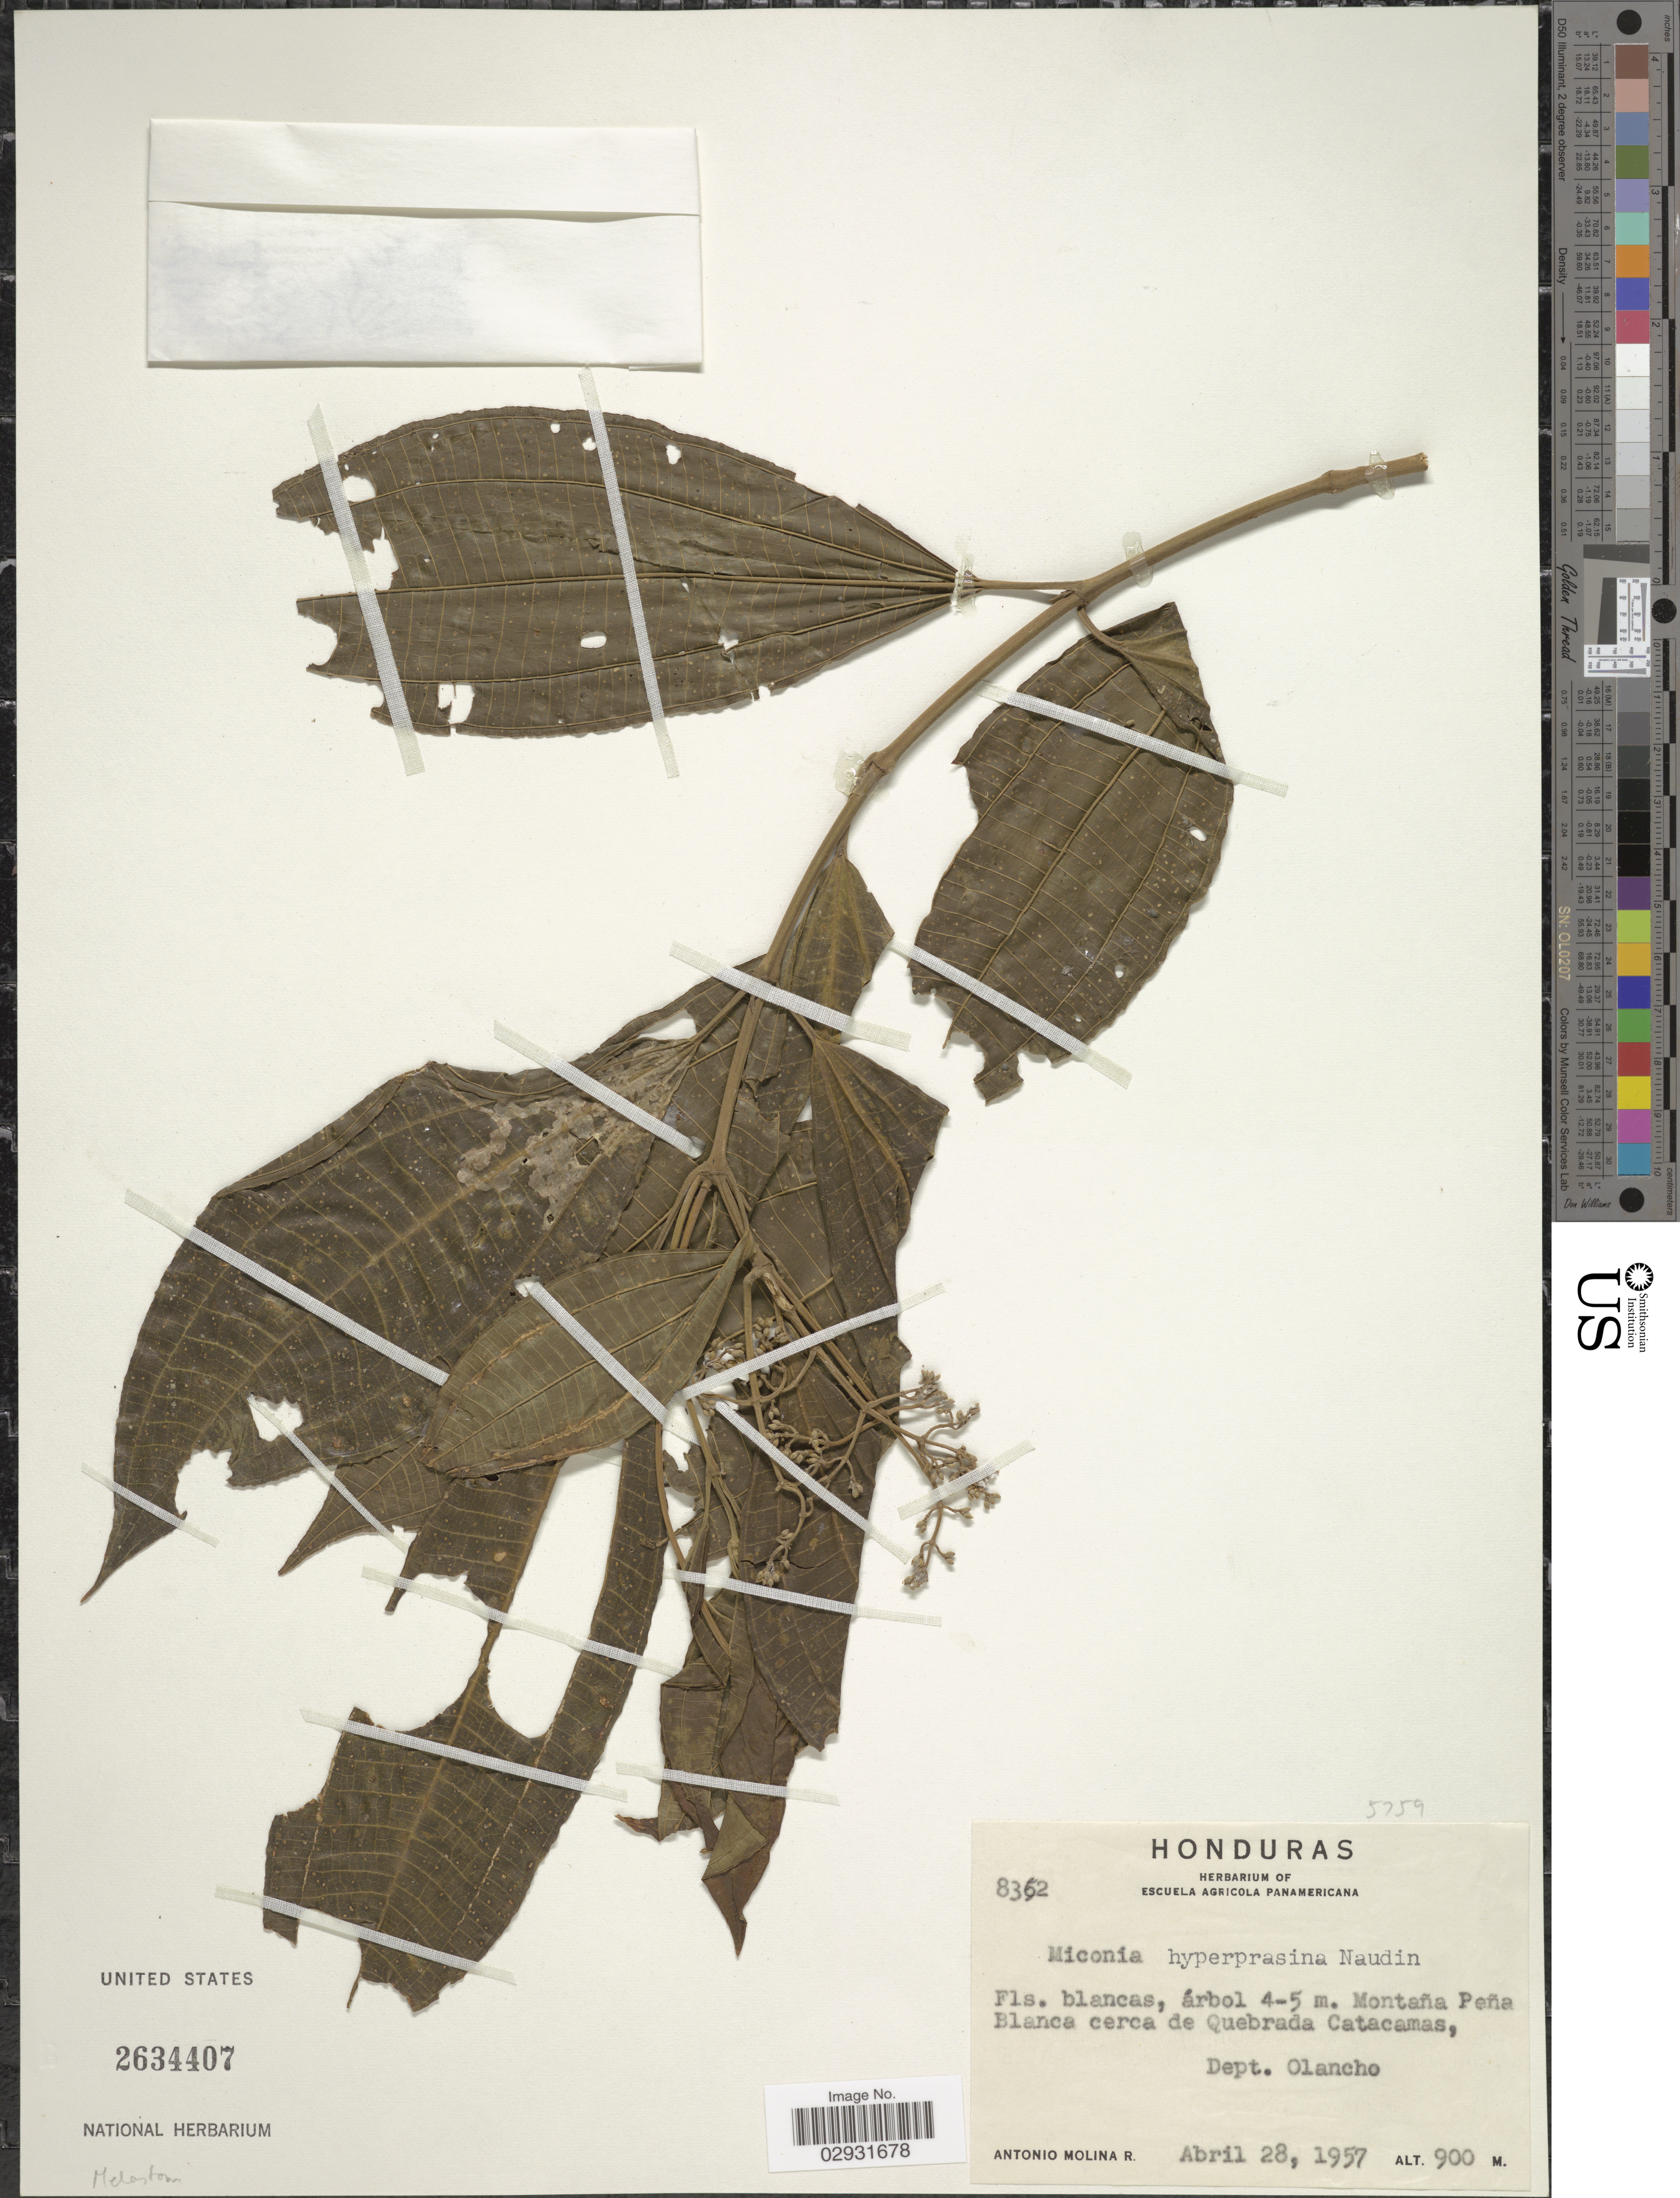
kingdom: Plantae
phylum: Tracheophyta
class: Magnoliopsida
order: Myrtales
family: Melastomataceae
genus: Miconia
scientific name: Miconia affinis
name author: DC.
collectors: A. Molina R.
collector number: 8362*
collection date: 1957-04-28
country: Honduras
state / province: Olancho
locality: Montaña Peña Blanca cerca de Quebrada Catacamas, Dept. Olancho.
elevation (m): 900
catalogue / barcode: US 2634407